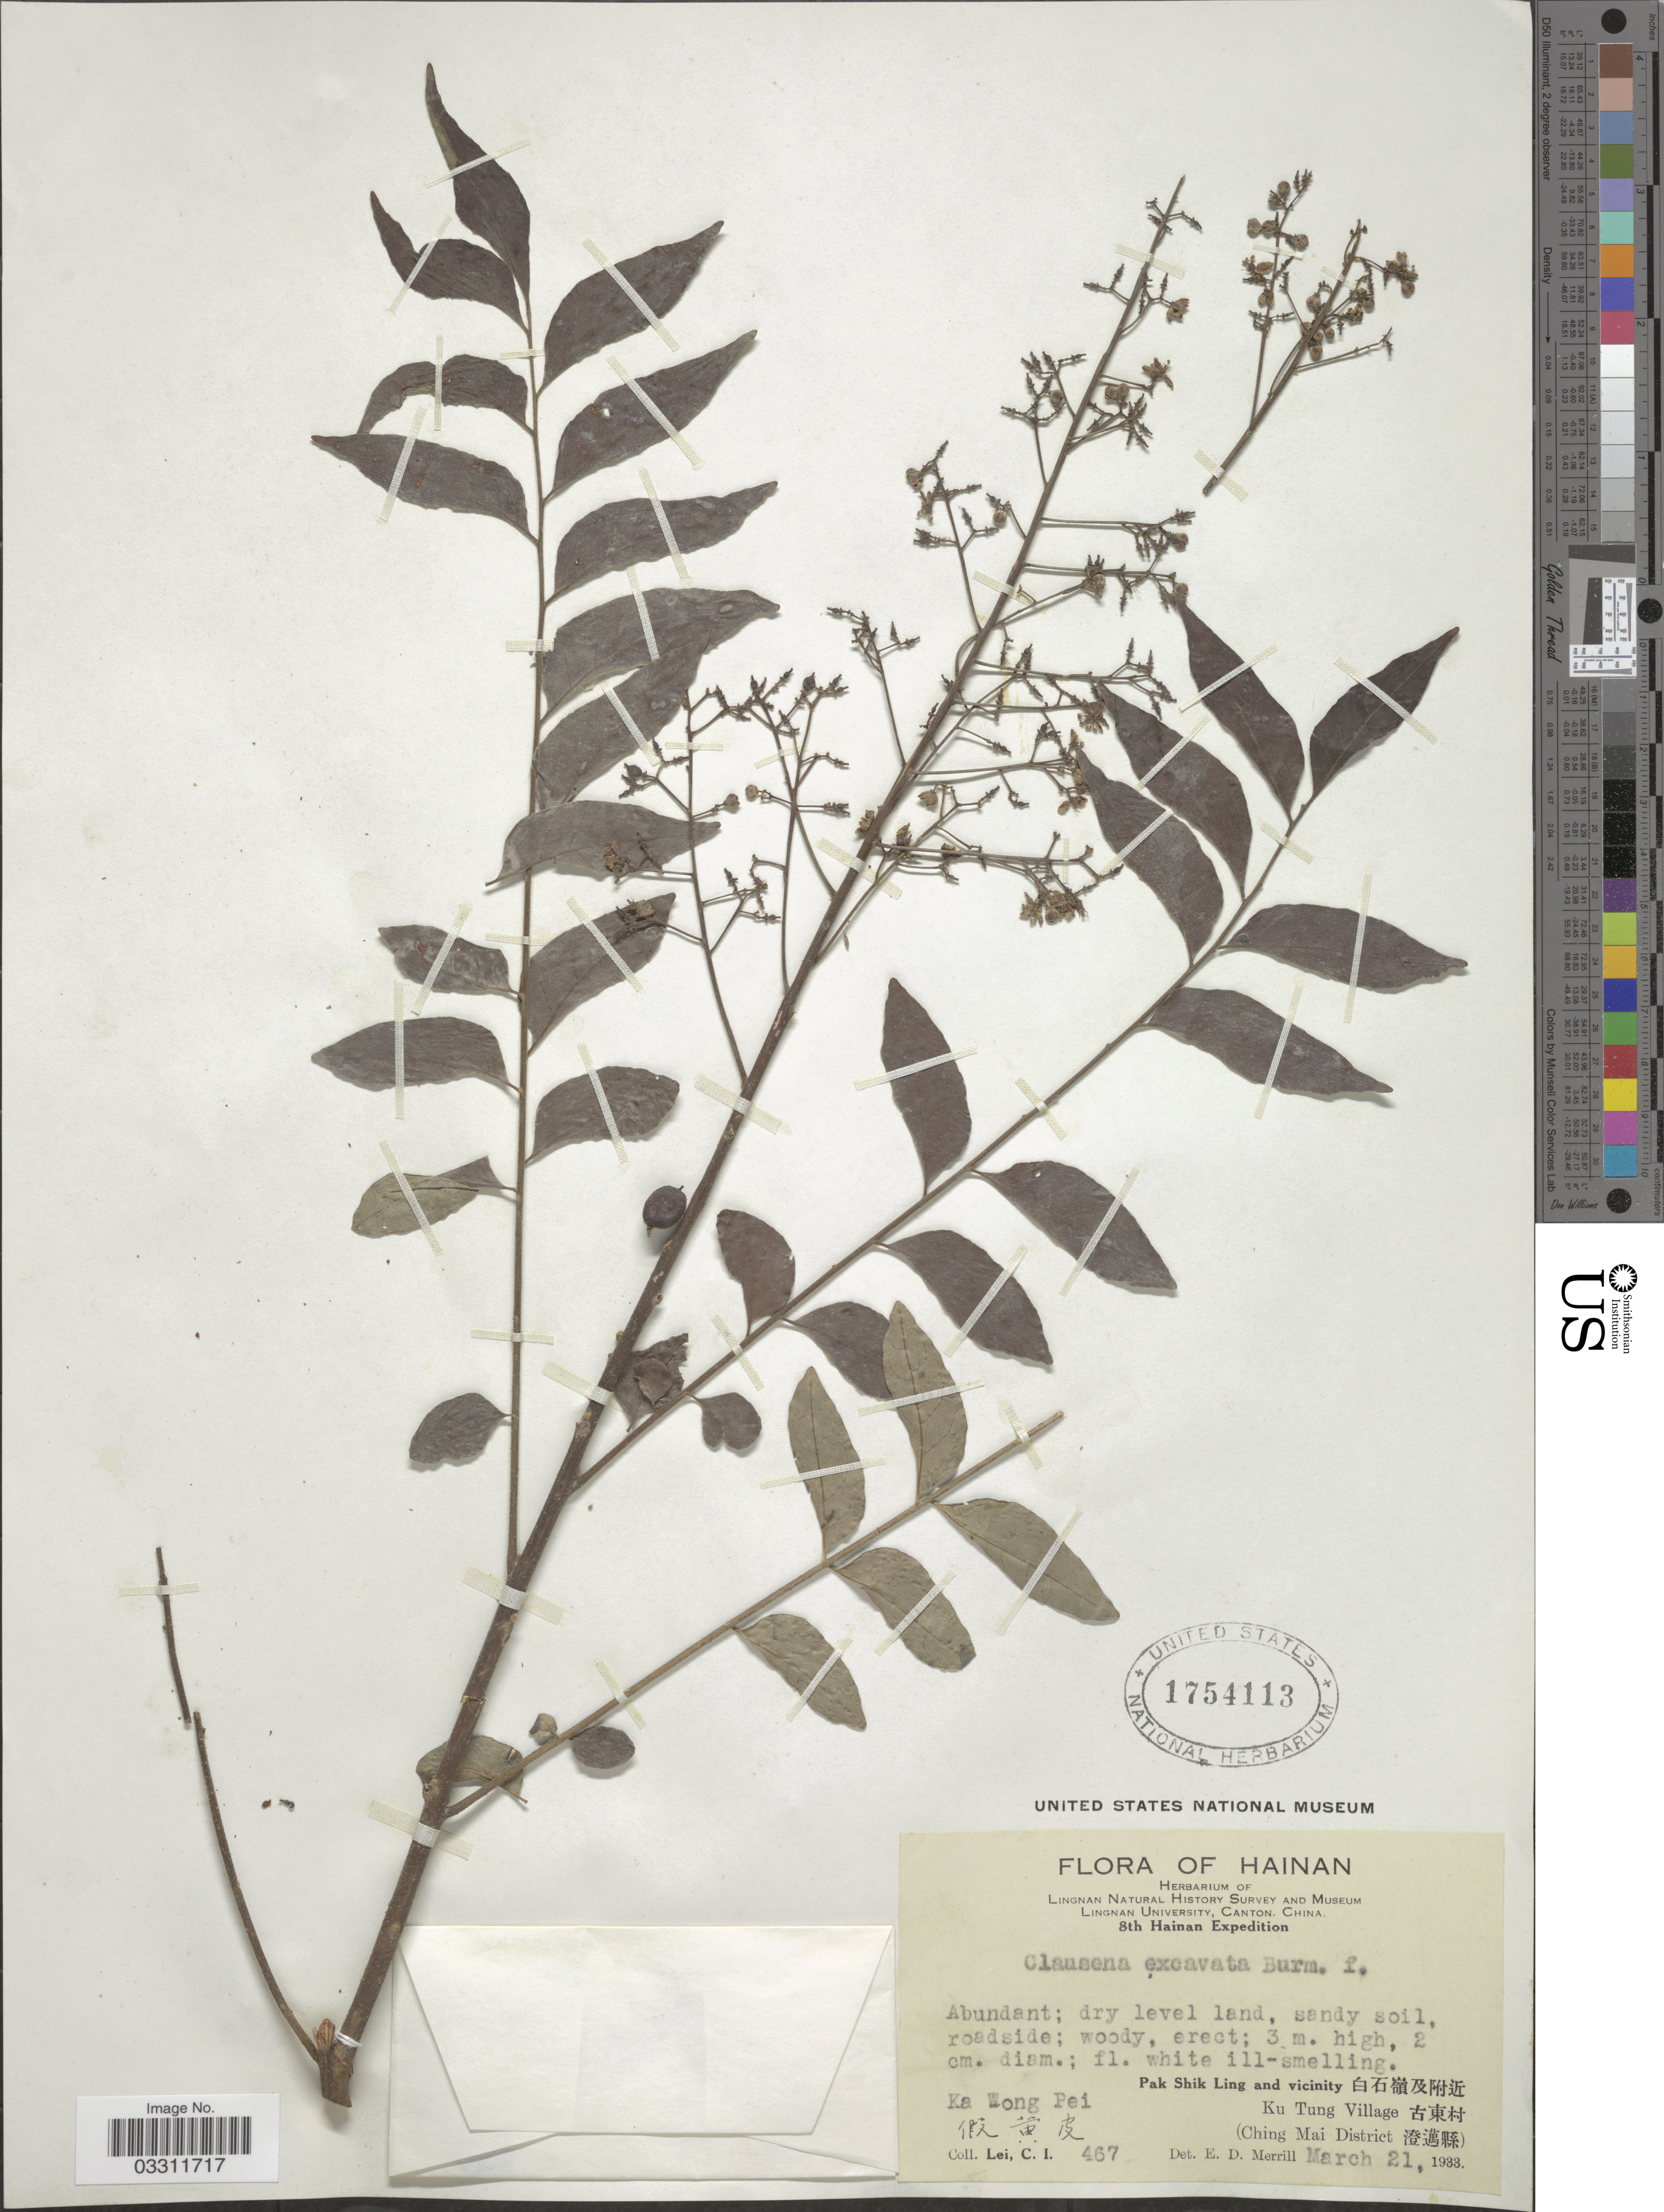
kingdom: Plantae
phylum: Tracheophyta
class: Magnoliopsida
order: Sapindales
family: Rutaceae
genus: Clausena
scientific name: Clausena excavata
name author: Burm. f.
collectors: C. I. Lei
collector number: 467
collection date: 1933-03-21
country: China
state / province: Hainan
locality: Ching Mai District. Ka Wong Pei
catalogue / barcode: US 1754113